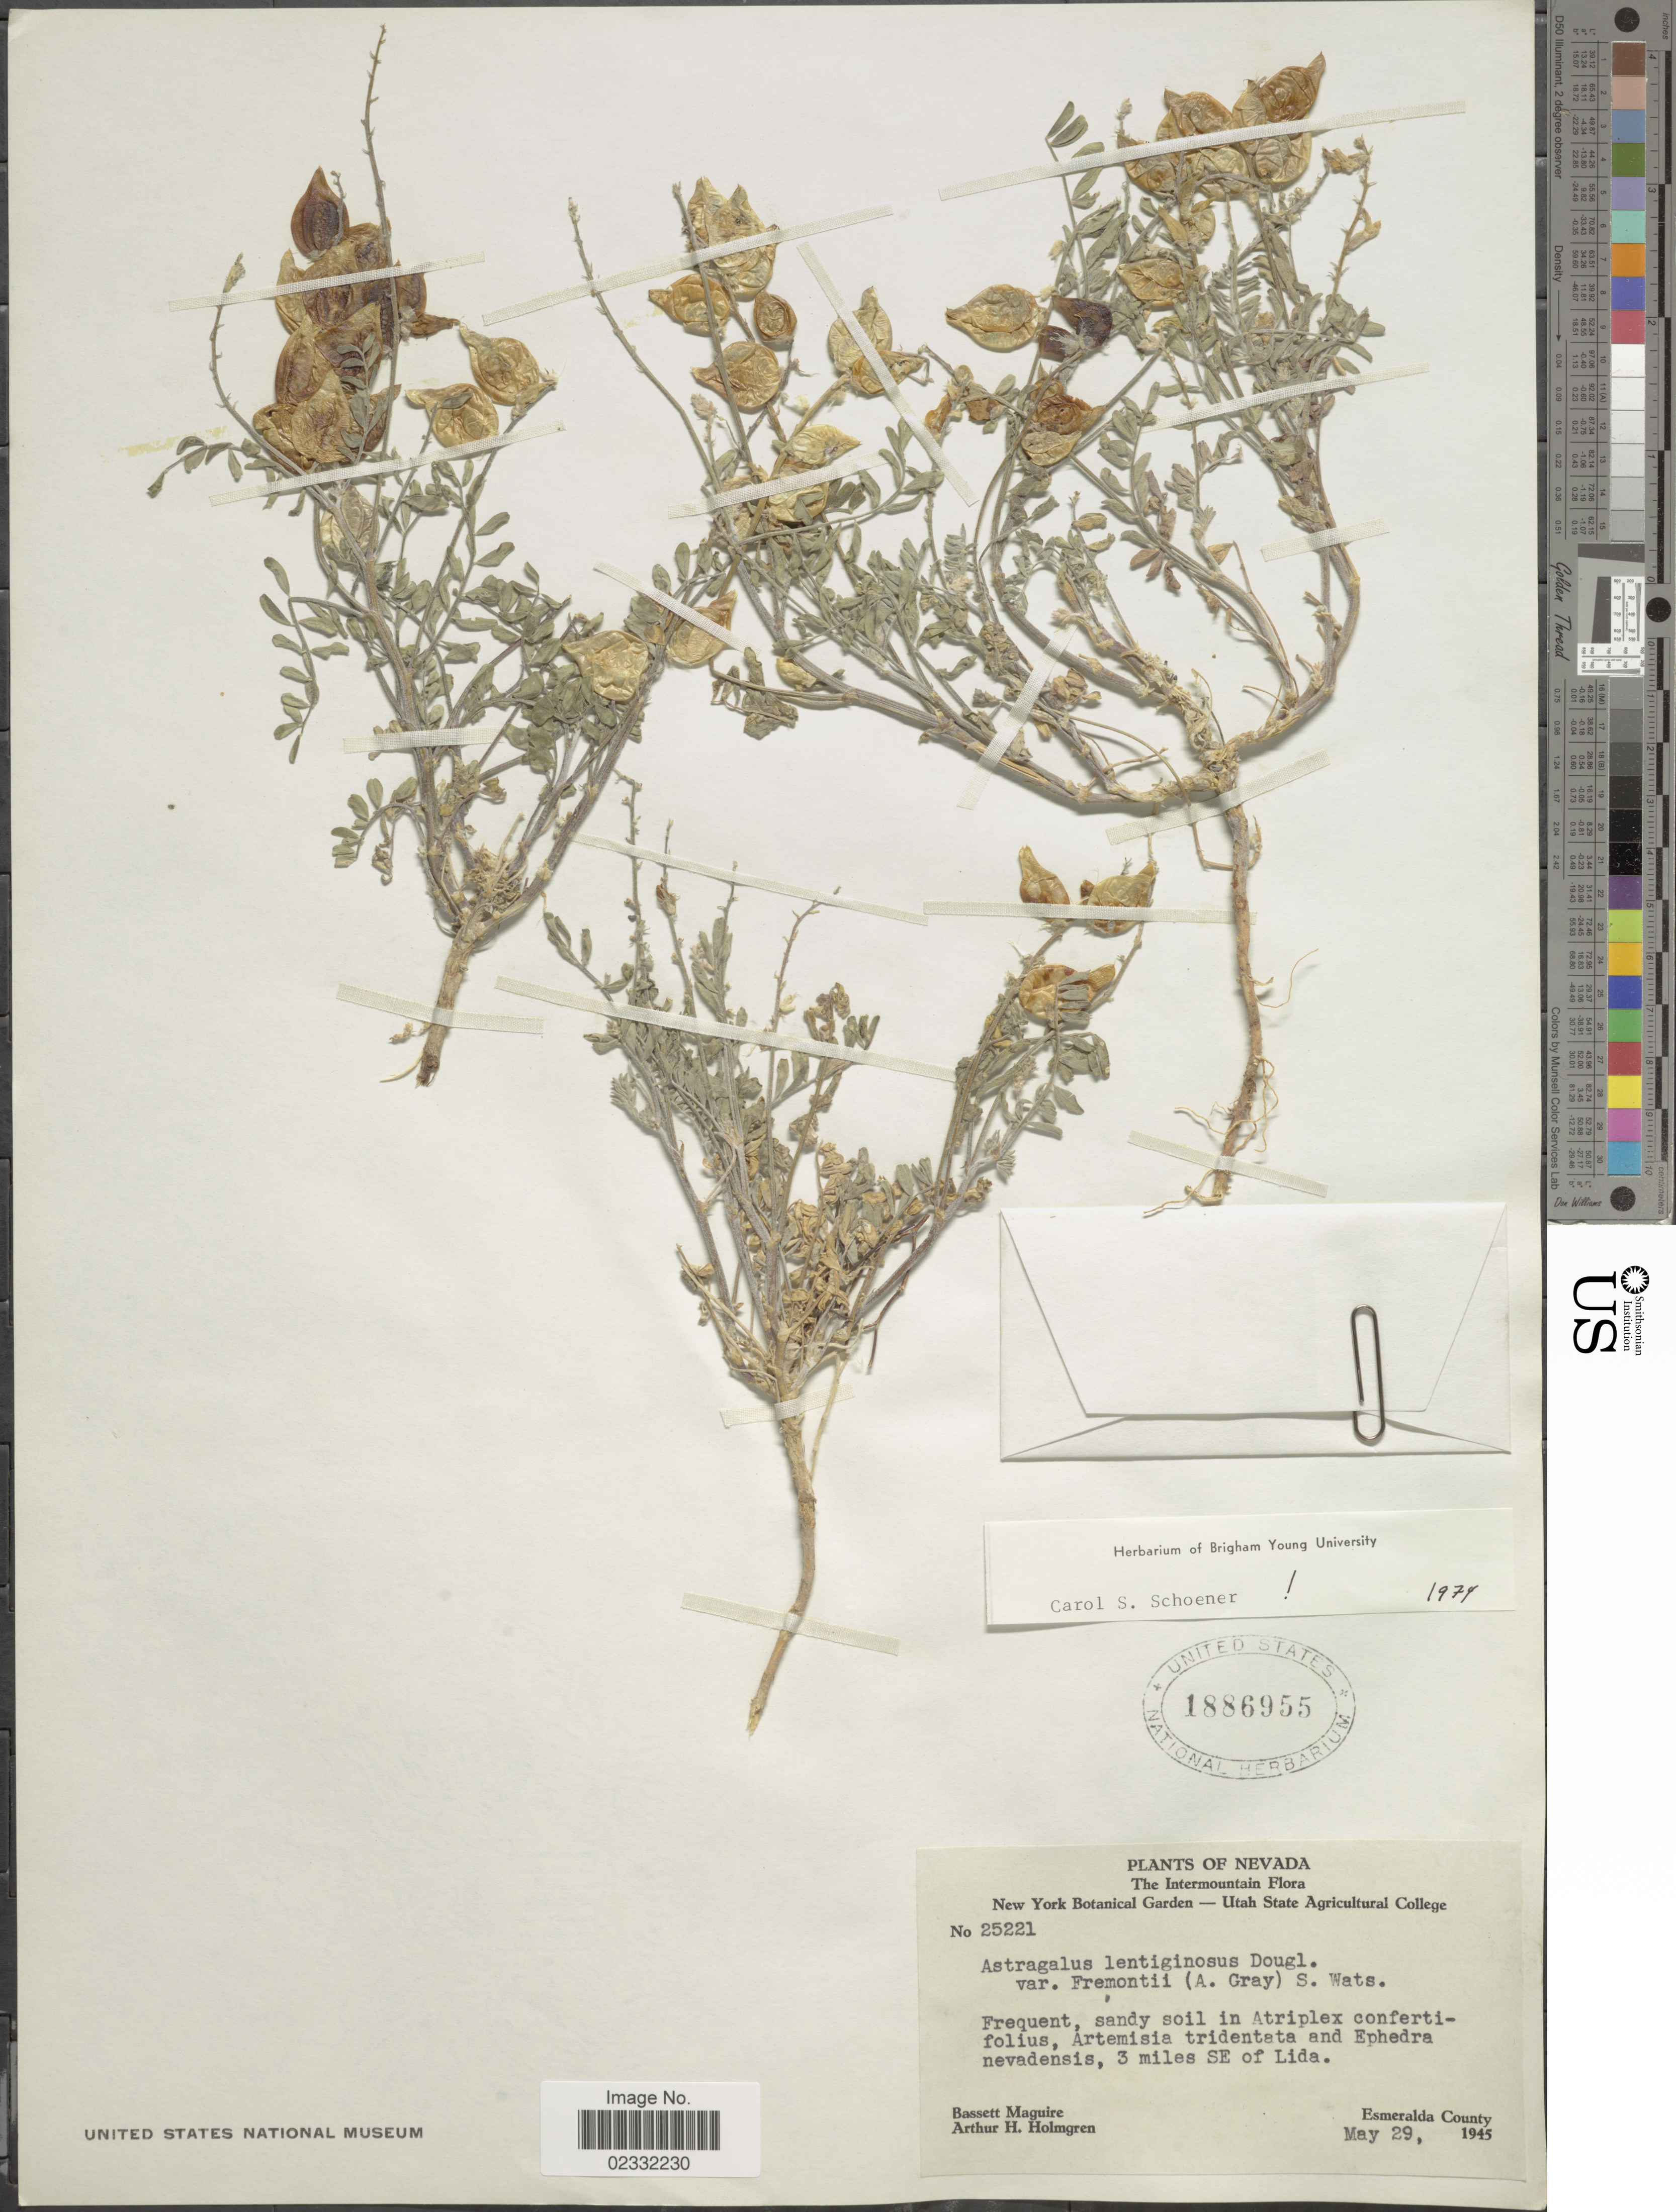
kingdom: Plantae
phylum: Tracheophyta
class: Magnoliopsida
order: Fabales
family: Fabaceae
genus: Astragalus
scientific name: Astragalus lentiginosus var. fremontii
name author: (A. Gray ex Torr.) S. Watson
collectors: B. Maguire & A. H. Holmgren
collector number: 25221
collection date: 1945-05-29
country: United States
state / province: Nevada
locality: The Intermountain, 3 miles SE of Lida, Esmeralda County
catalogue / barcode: US 1886955